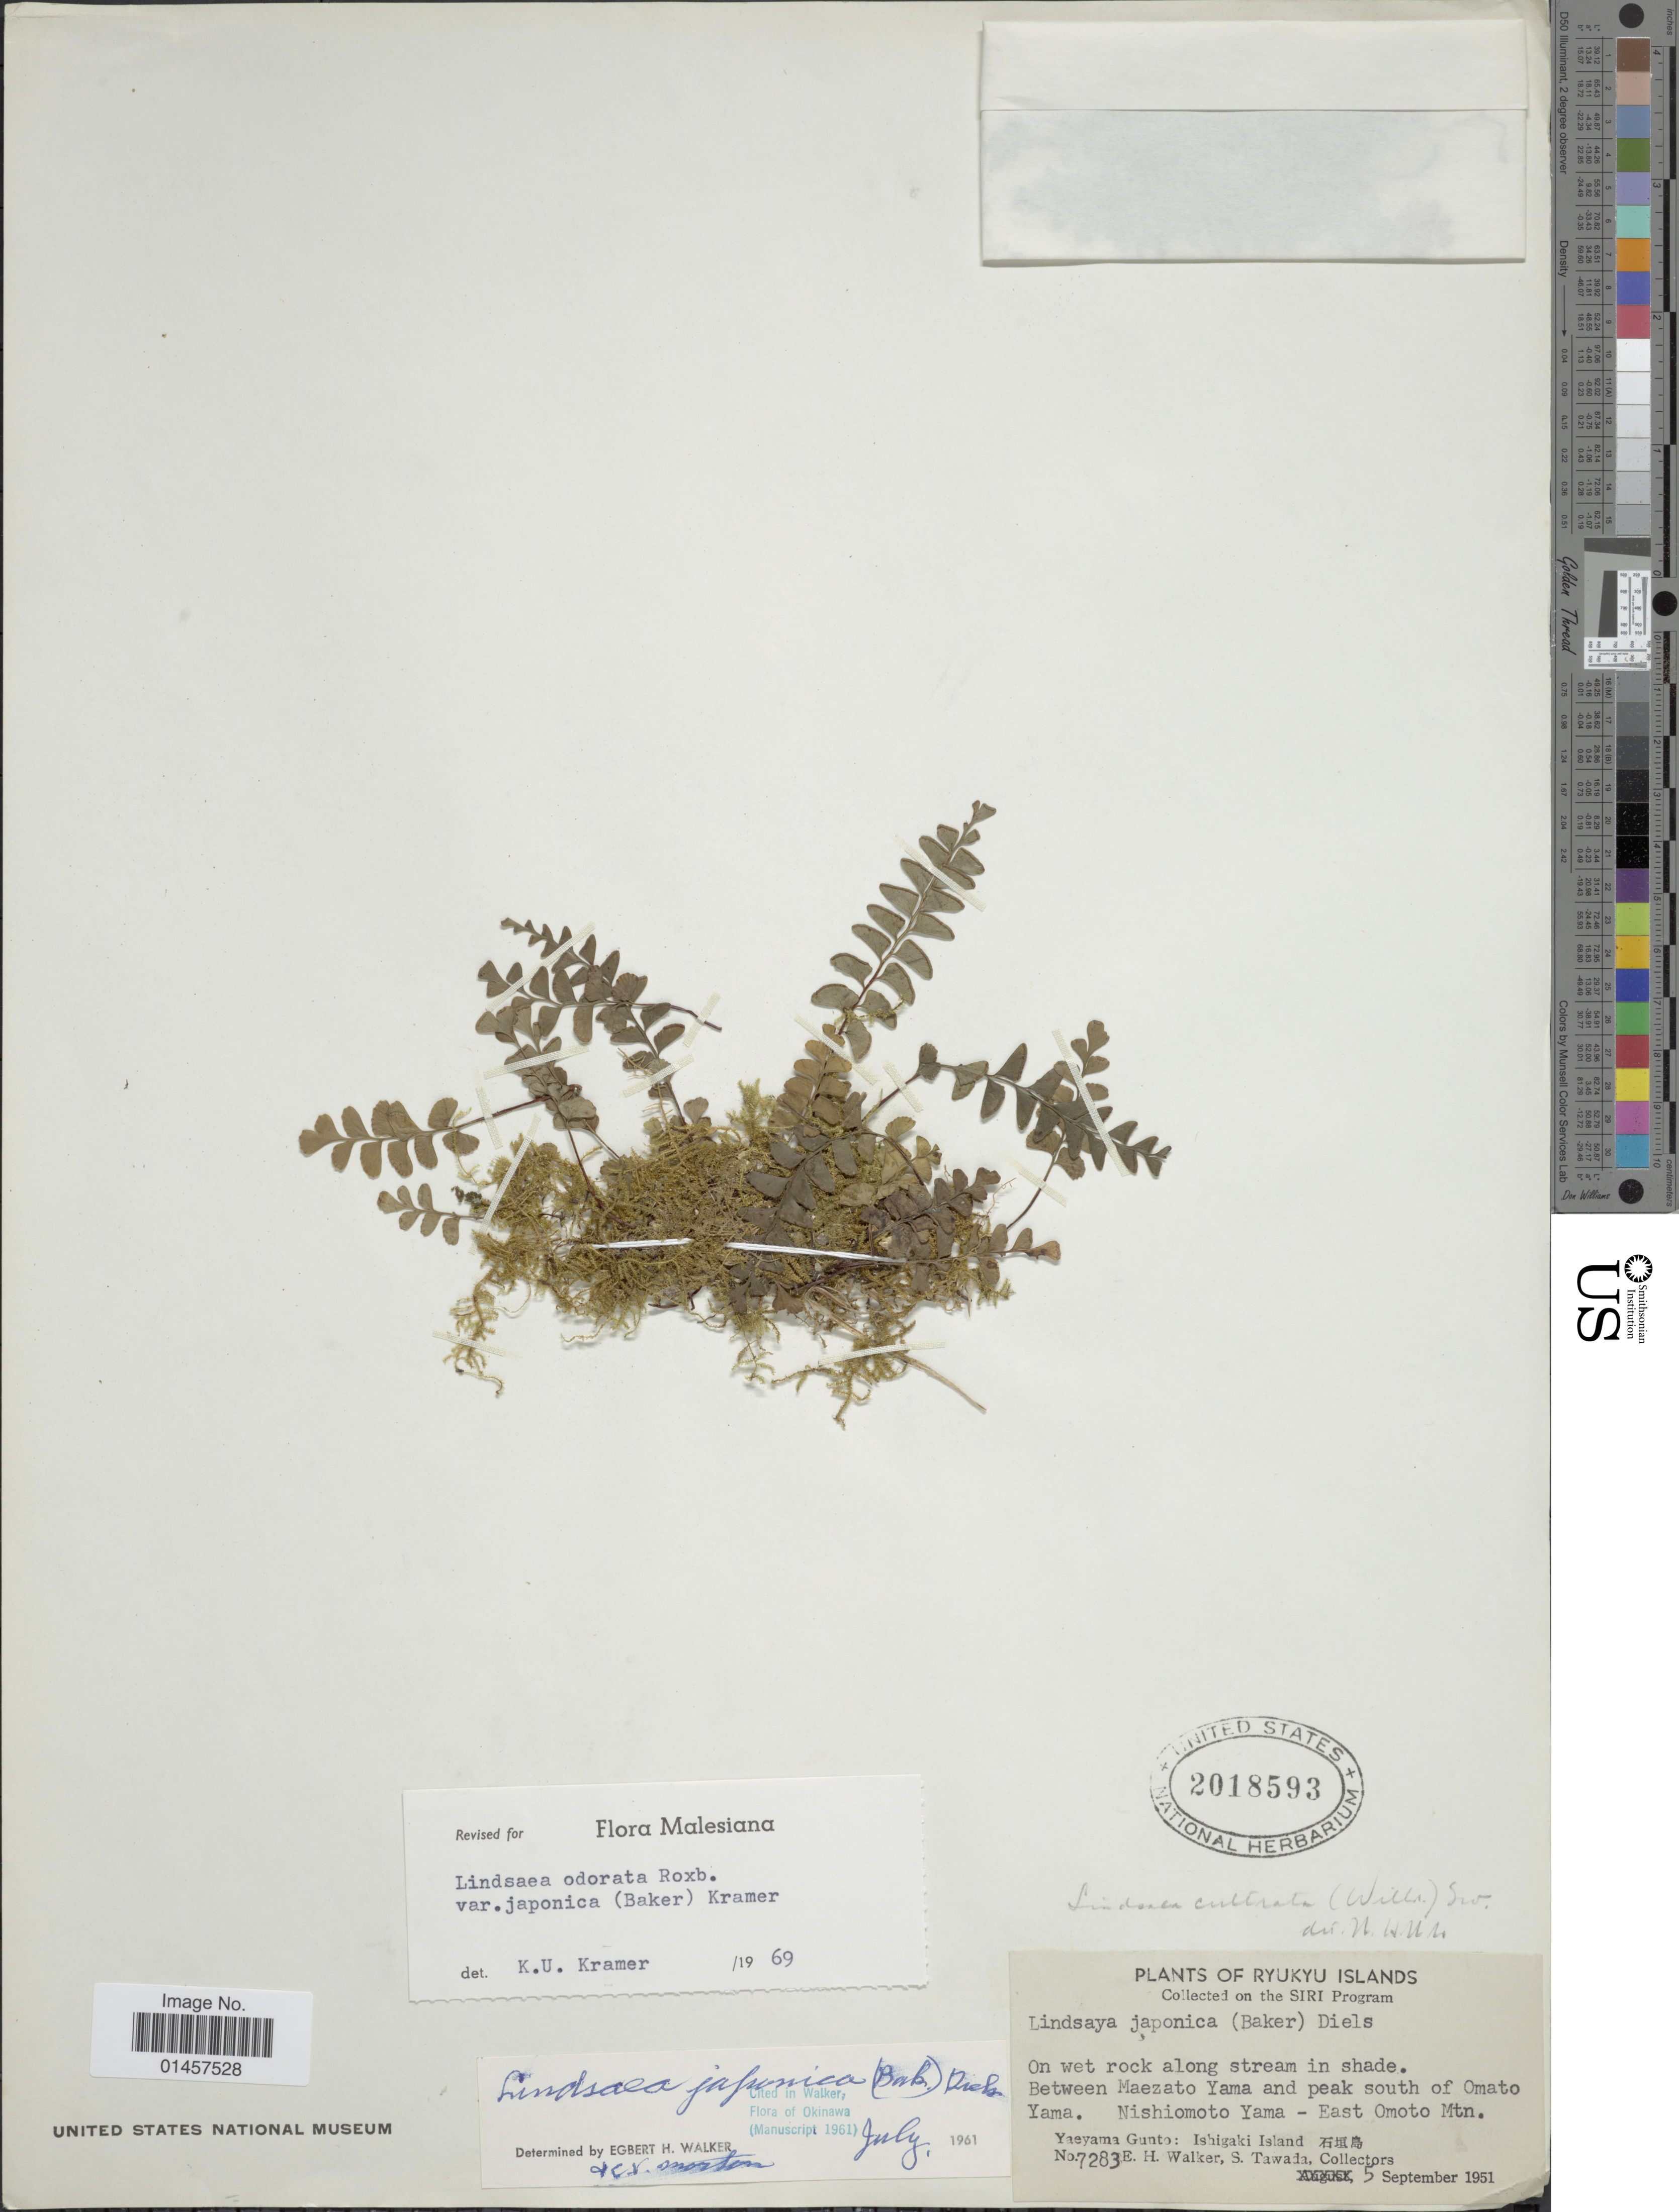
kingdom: Plantae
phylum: Tracheophyta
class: Polypodiopsida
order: Polypodiales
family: Lindsaeaceae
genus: Osmolindsaea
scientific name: Osmolindsaea japonica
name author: (Baker) Lehtonen & Christenh.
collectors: E. H. Walker & S. Tawada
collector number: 7283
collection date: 1951-09-05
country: Japan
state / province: Okinawa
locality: Between Maezato Yama and peak south of Omato Yama, Nishiomoto Yama-East Omoto Mtn. Yaeyama Gunto: Ishigaki Island. Ryukyu Islands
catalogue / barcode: US 2018593